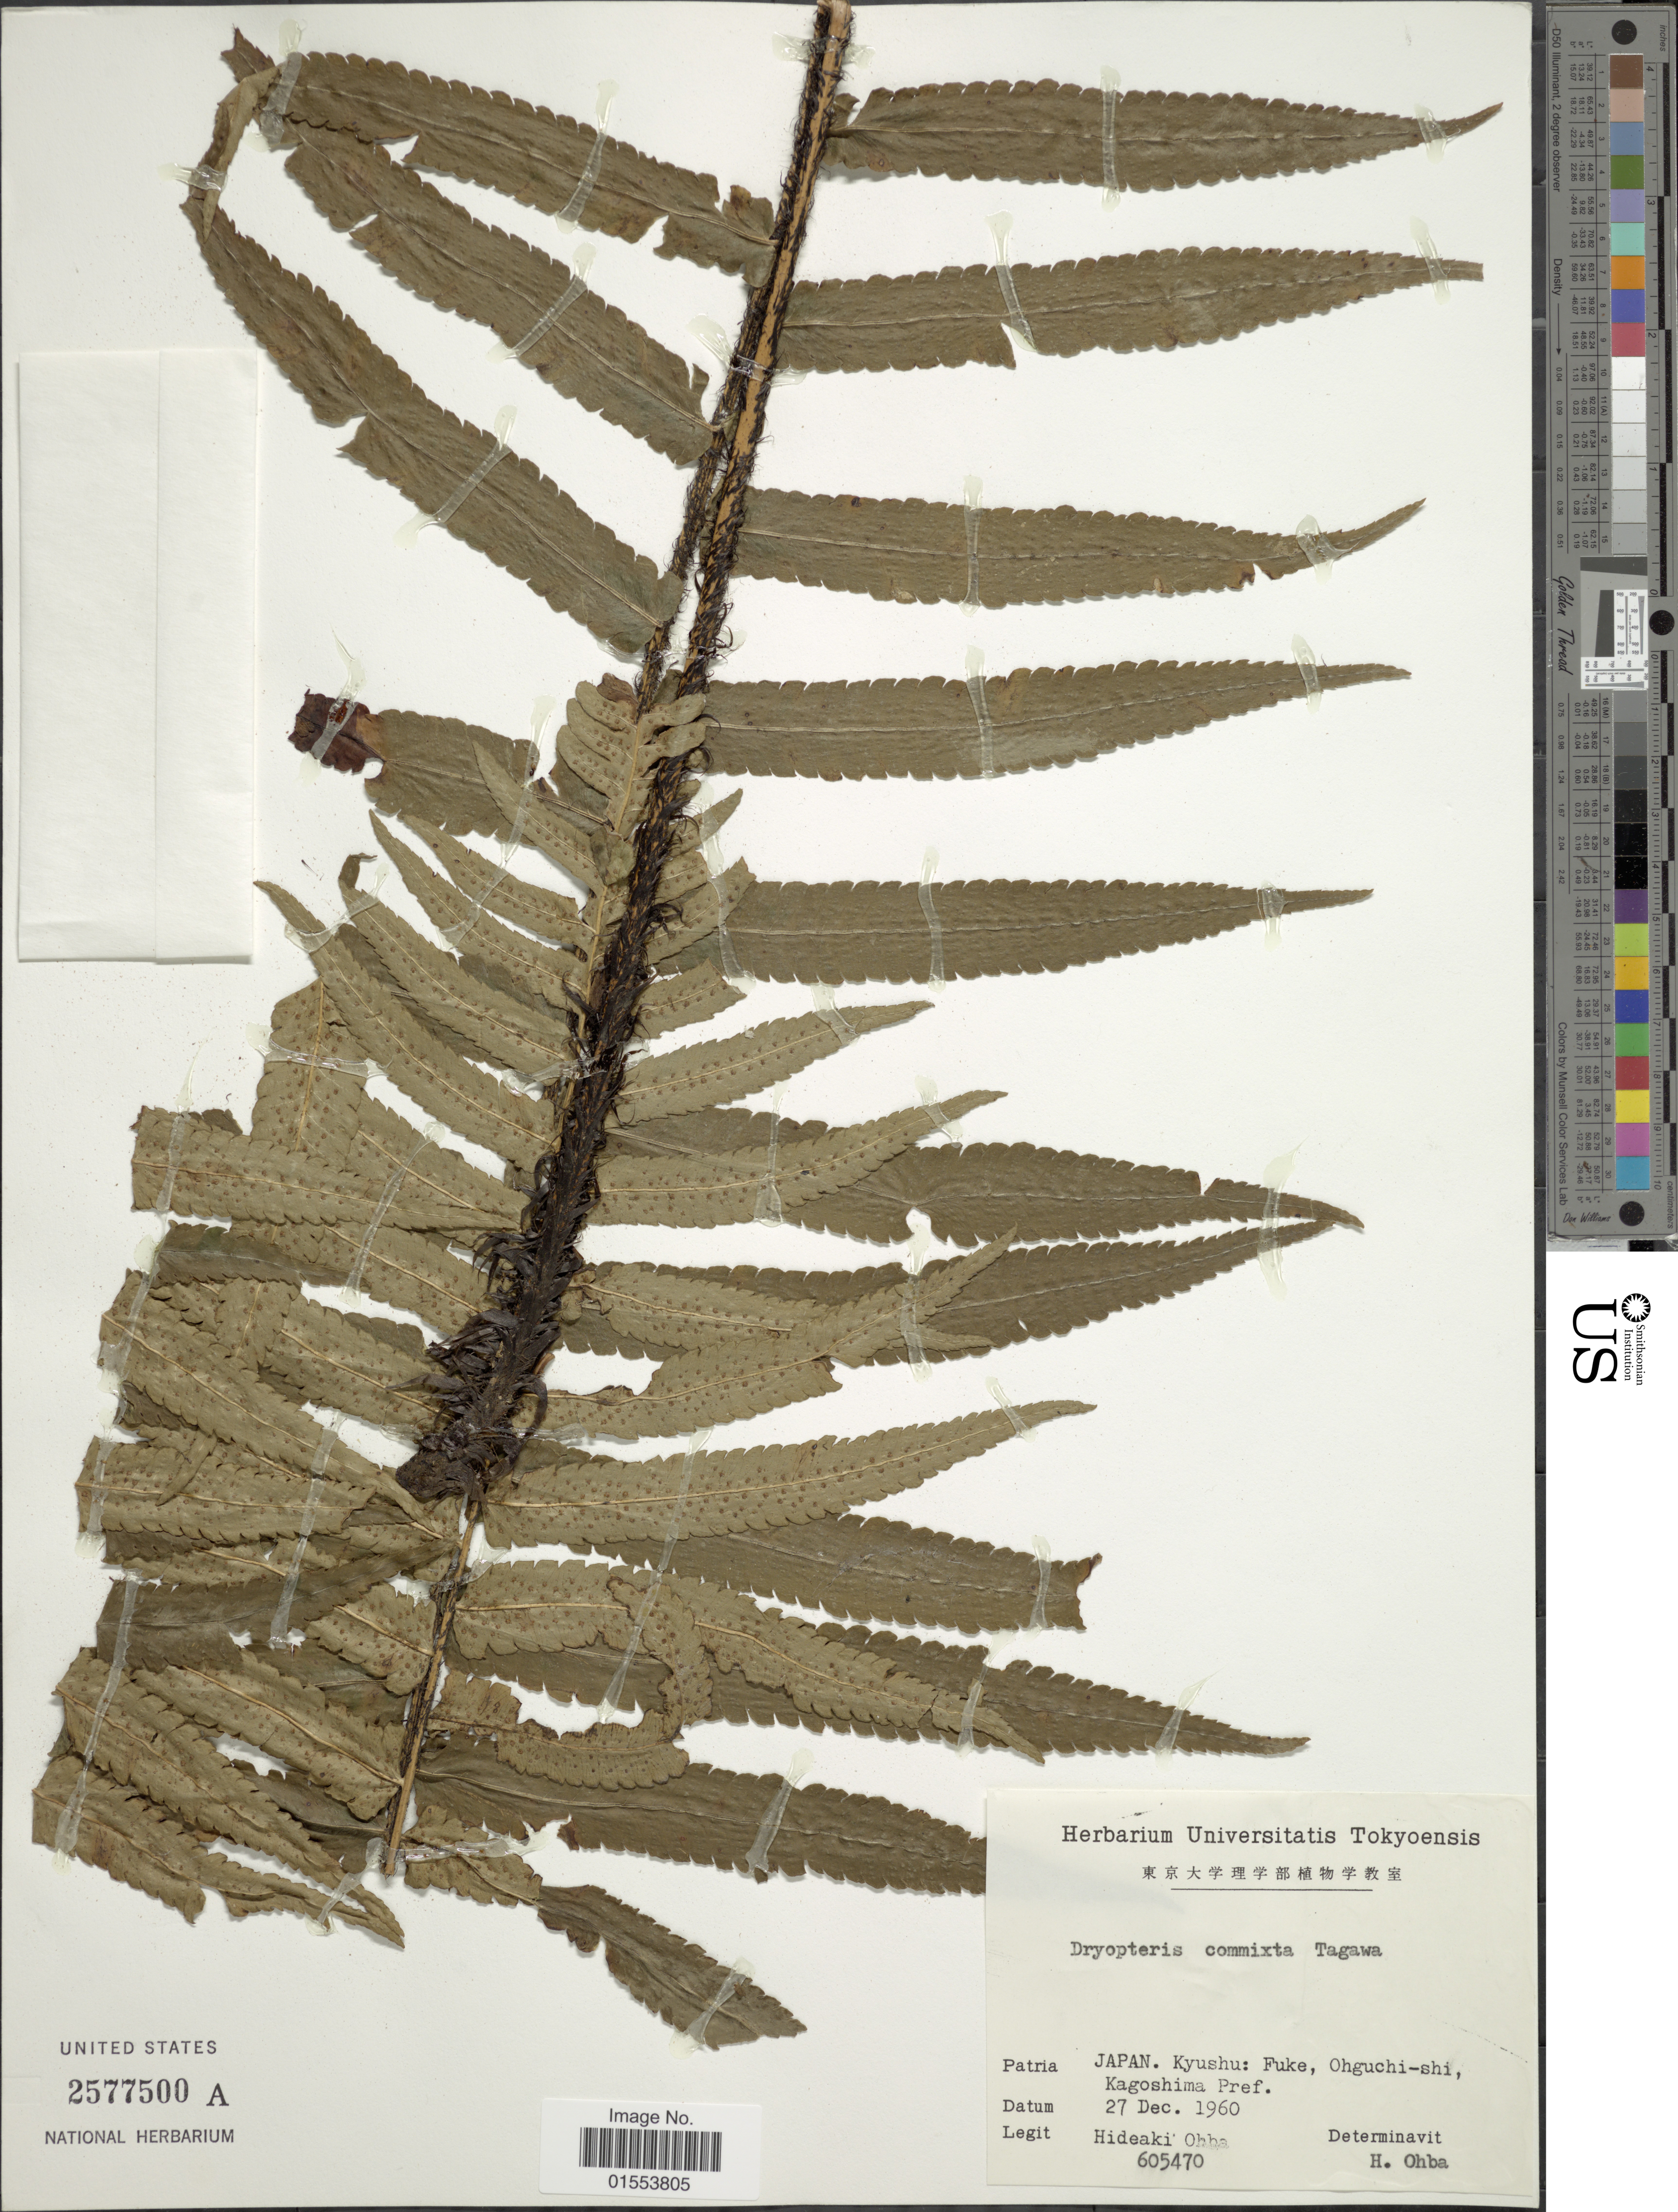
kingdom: Plantae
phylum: Tracheophyta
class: Polypodiopsida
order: Polypodiales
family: Dryopteridaceae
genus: Dryopteris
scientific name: Dryopteris commixta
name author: Tagawa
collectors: H. Ohba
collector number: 605470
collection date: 1960-12-27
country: Japan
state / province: Kagosima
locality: Japan , Kyushu: Fuke, Ohguchi-shi, Kagoshima Pref.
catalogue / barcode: US 2577500A